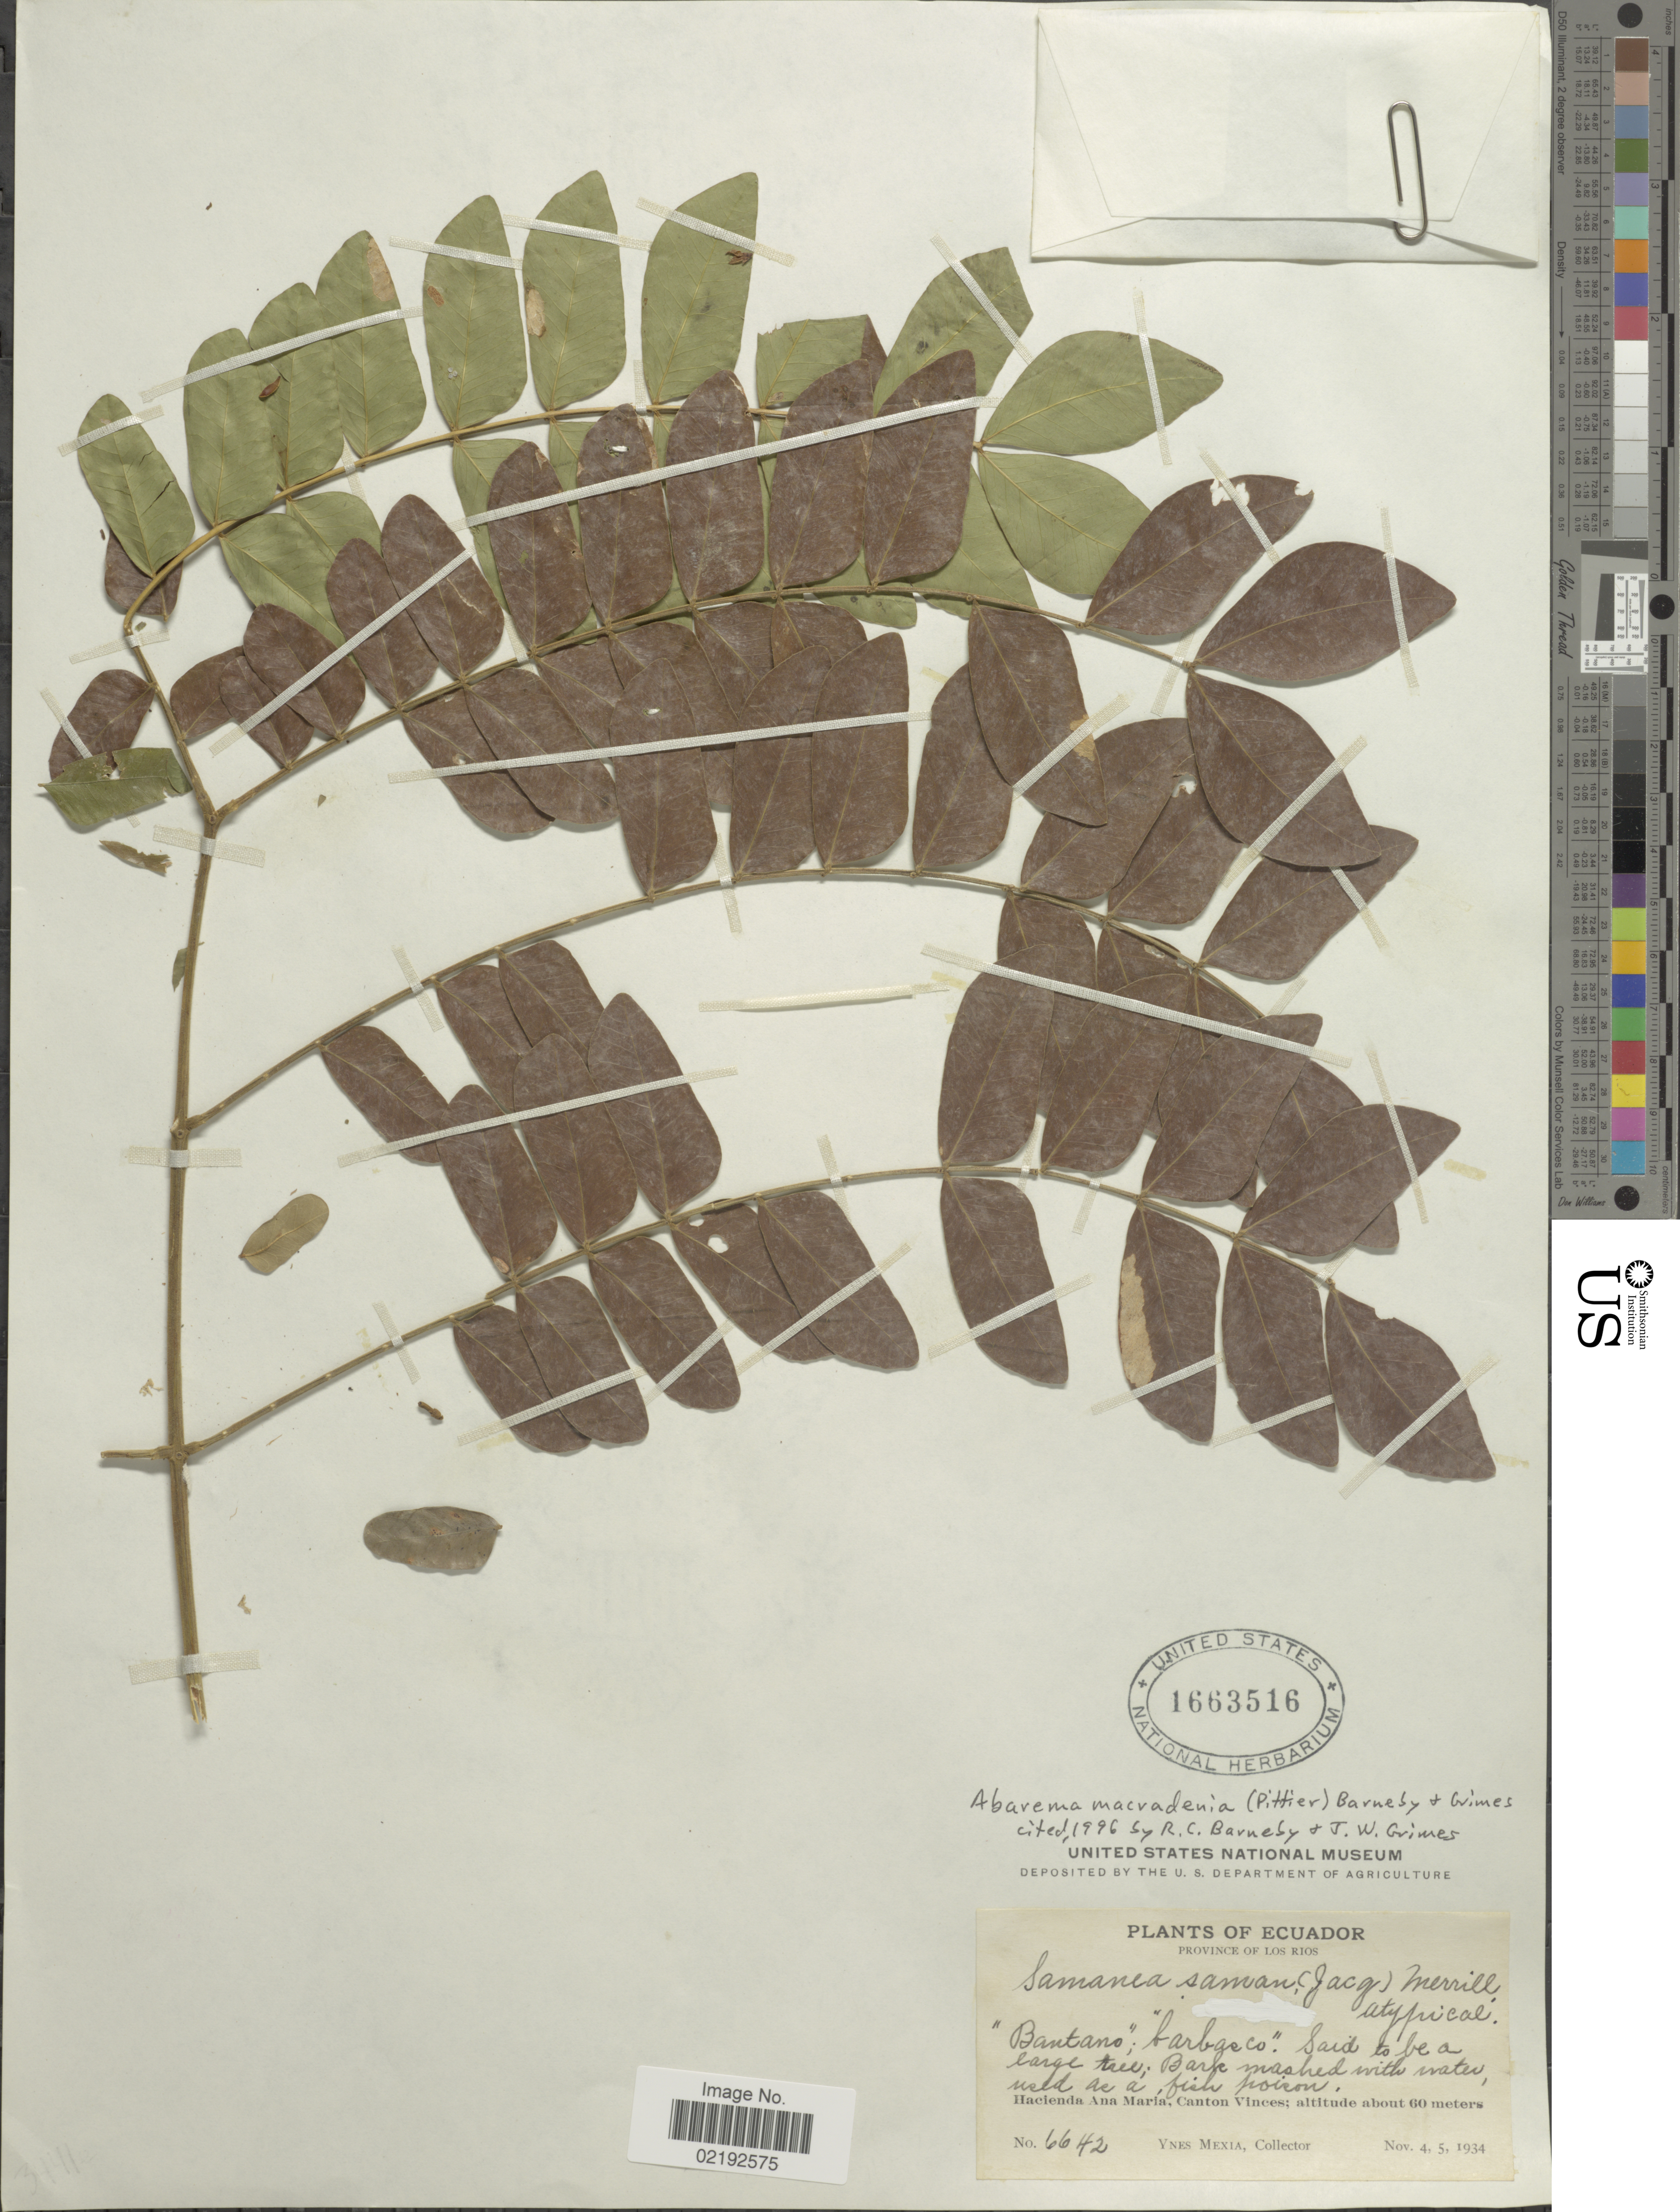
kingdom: Plantae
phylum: Tracheophyta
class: Magnoliopsida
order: Fabales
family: Fabaceae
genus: Abarema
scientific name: Abarema macradenia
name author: (Pittier) Barneby & J.W. Grimes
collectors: Y. Mexia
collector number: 6642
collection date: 1934-11-04/1934-11-05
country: Ecuador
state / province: Los Ríos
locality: Hacienda Ana Maria, canton Vinces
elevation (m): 60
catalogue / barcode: US 1663516